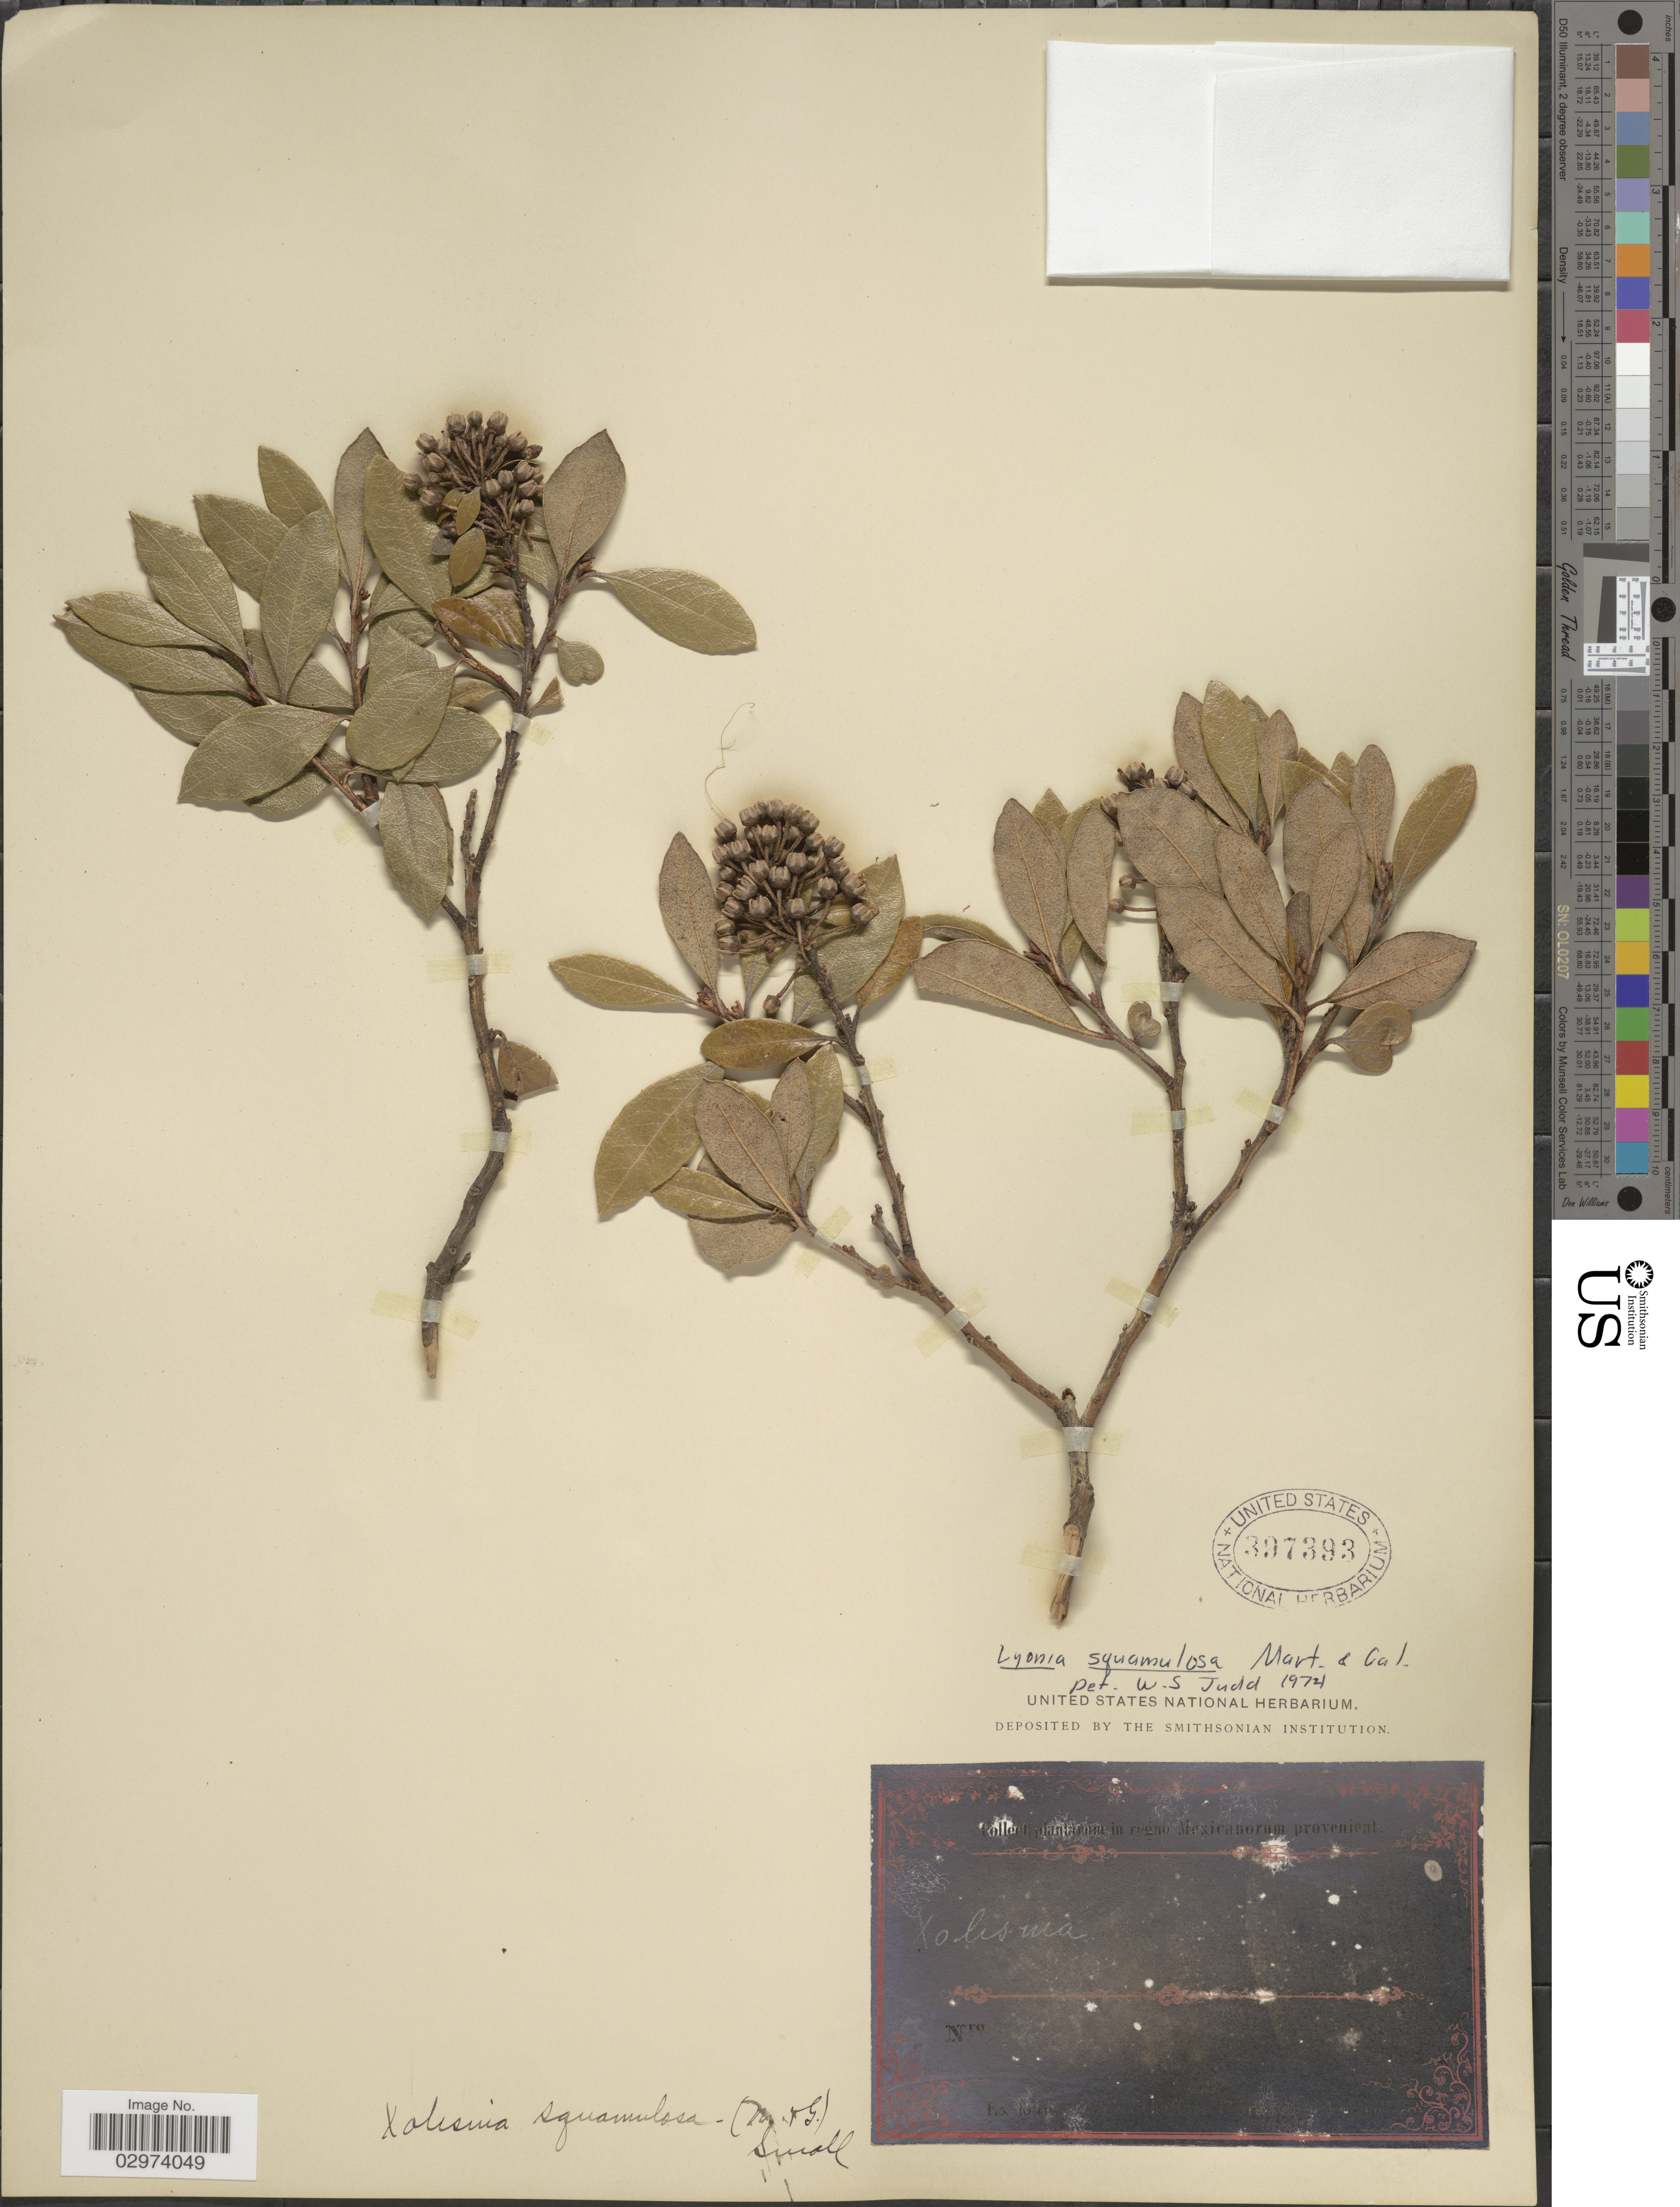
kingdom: Plantae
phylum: Tracheophyta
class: Magnoliopsida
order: Ericales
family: Ericaceae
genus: Lyonia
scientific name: Lyonia squamulosa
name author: M. Martens & Galeotti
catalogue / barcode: US 397393